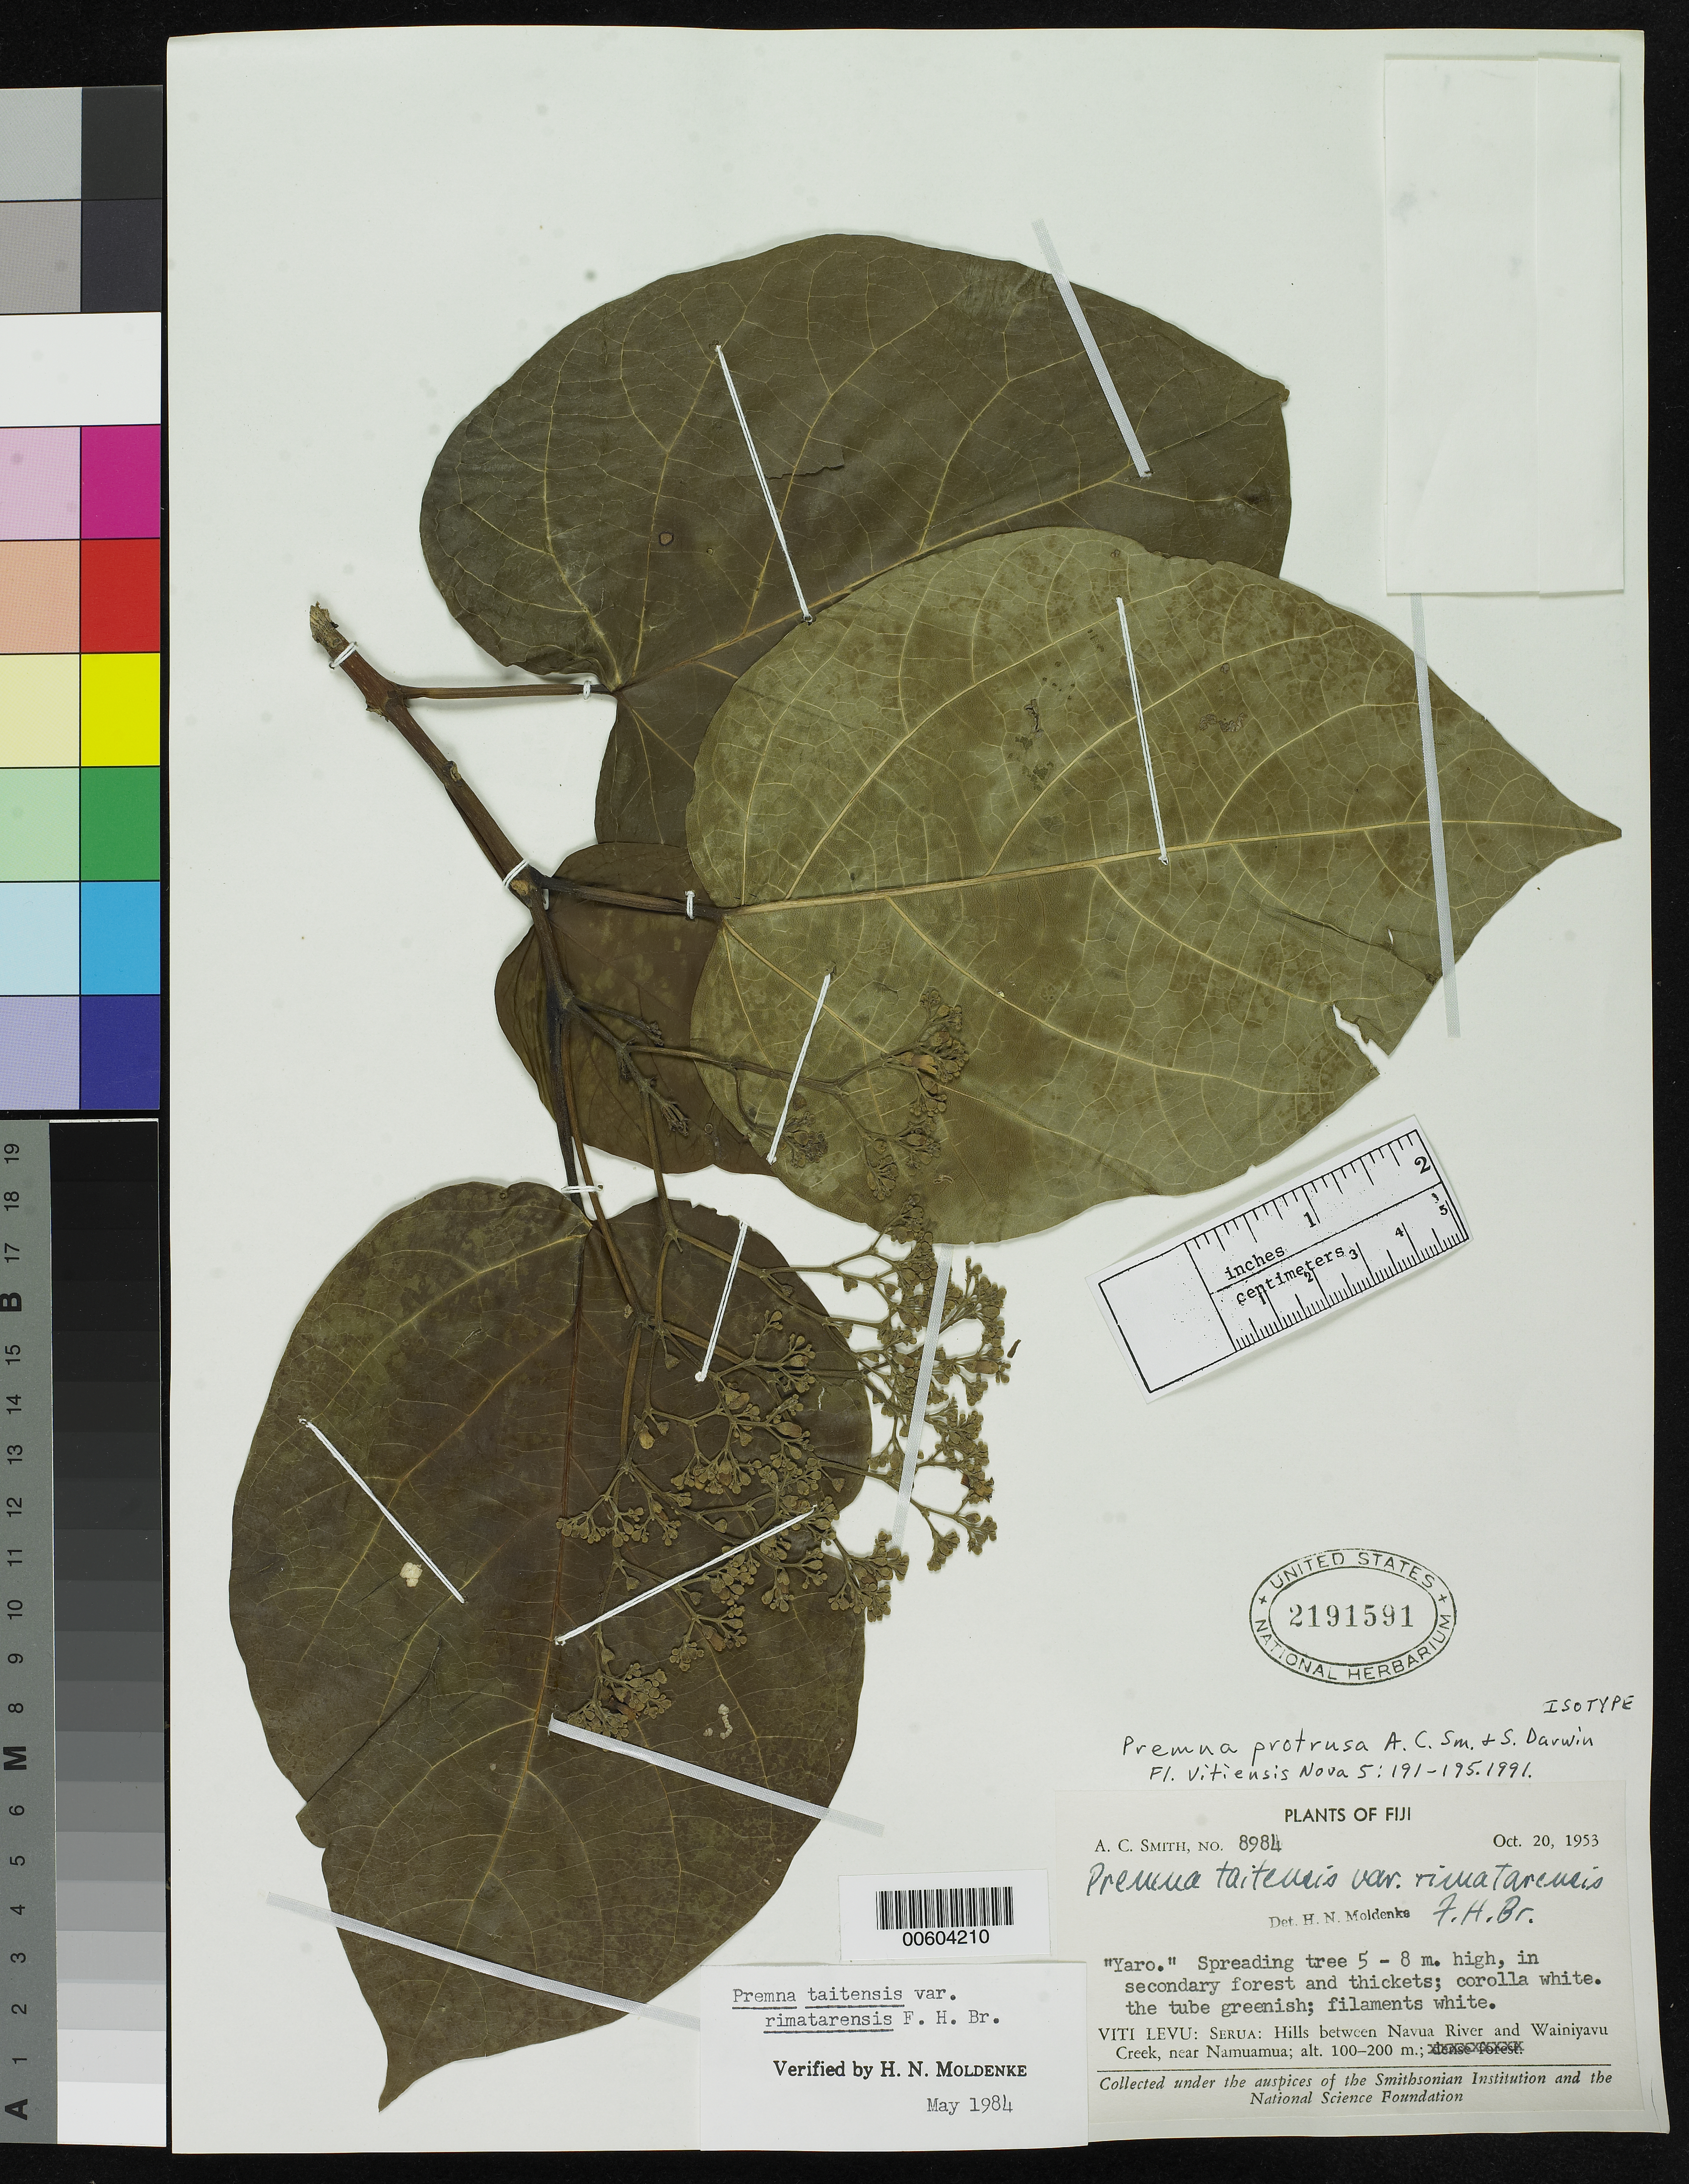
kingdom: Plantae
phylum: Tracheophyta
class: Magnoliopsida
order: Lamiales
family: Lamiaceae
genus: Premna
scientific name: Premna protrusa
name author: A.C. Sm. & S.P. Darwin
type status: Isotype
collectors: A. C. Smith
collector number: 8984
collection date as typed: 20 Oct 1953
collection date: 1953-10-20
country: Fiji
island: Viti Levu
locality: Serua, hills between Navua River & Waini Yavu Creek, near Namuamua. [Viti Levu Group]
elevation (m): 100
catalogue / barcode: US 2191591